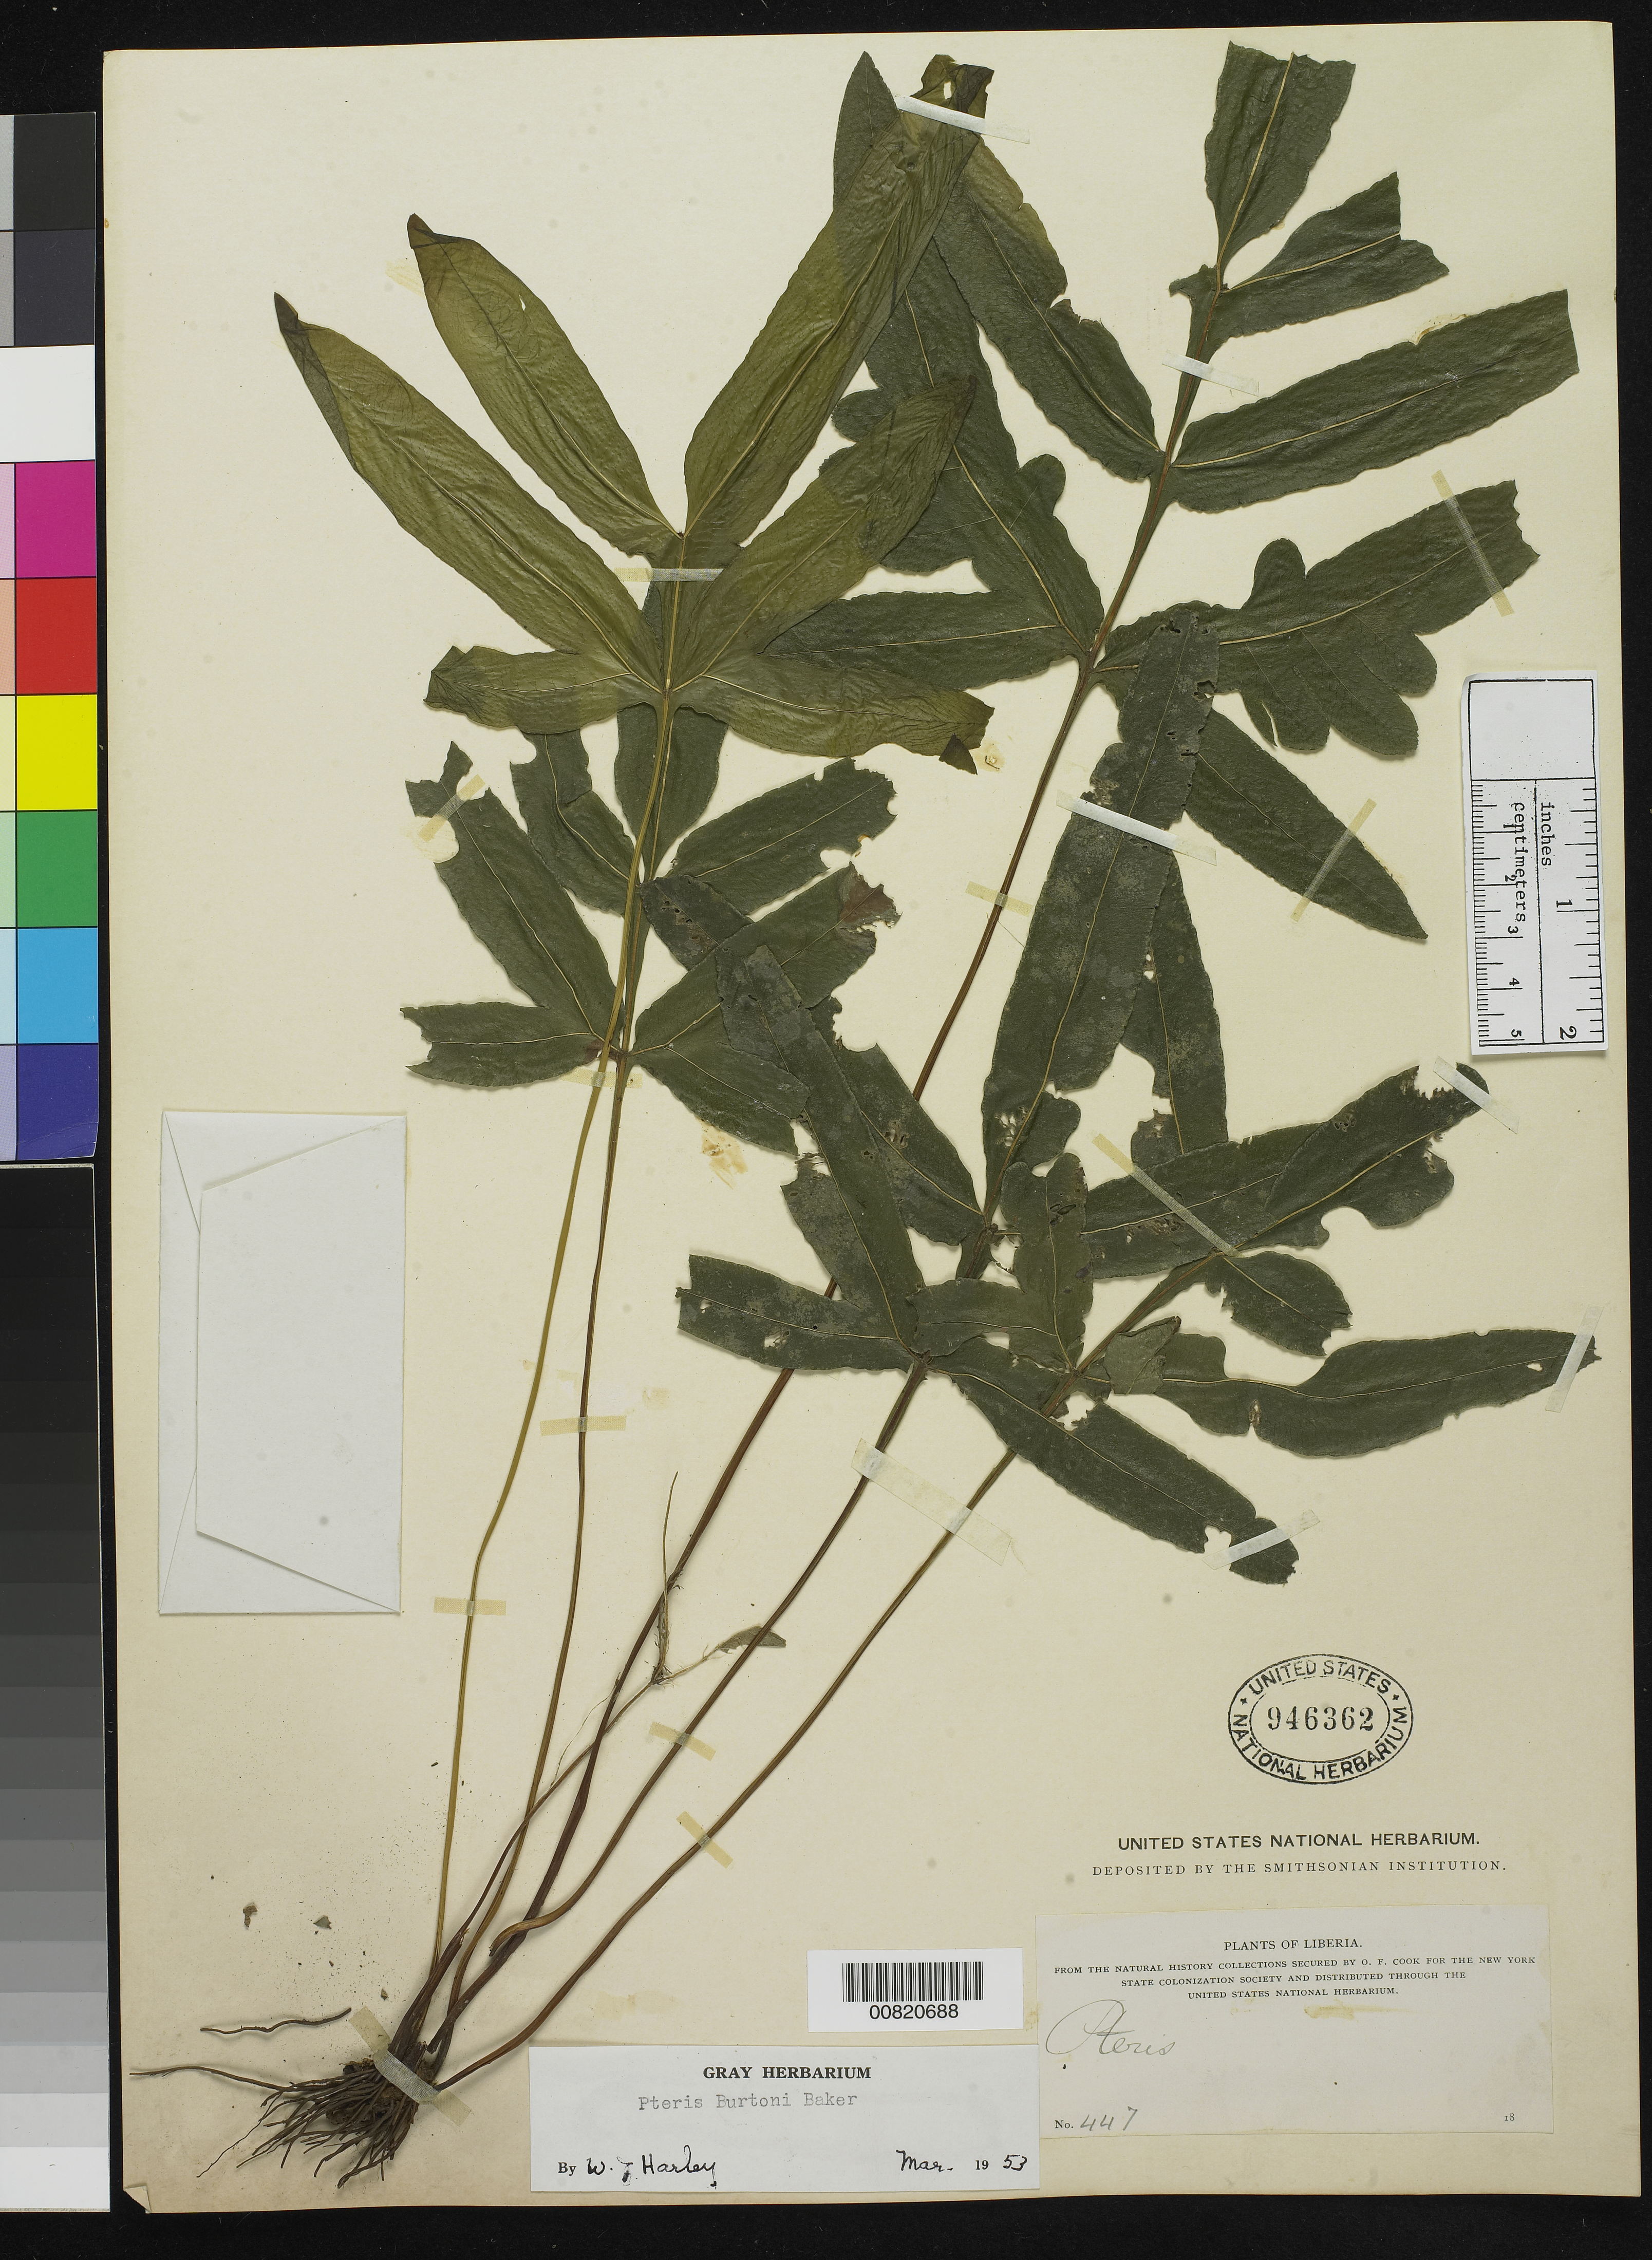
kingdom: Plantae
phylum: Tracheophyta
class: Polypodiopsida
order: Polypodiales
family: Pteridaceae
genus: Pteris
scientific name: Pteris burtonii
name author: Baker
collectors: O. F. Cook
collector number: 447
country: Liberia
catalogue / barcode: US 946362